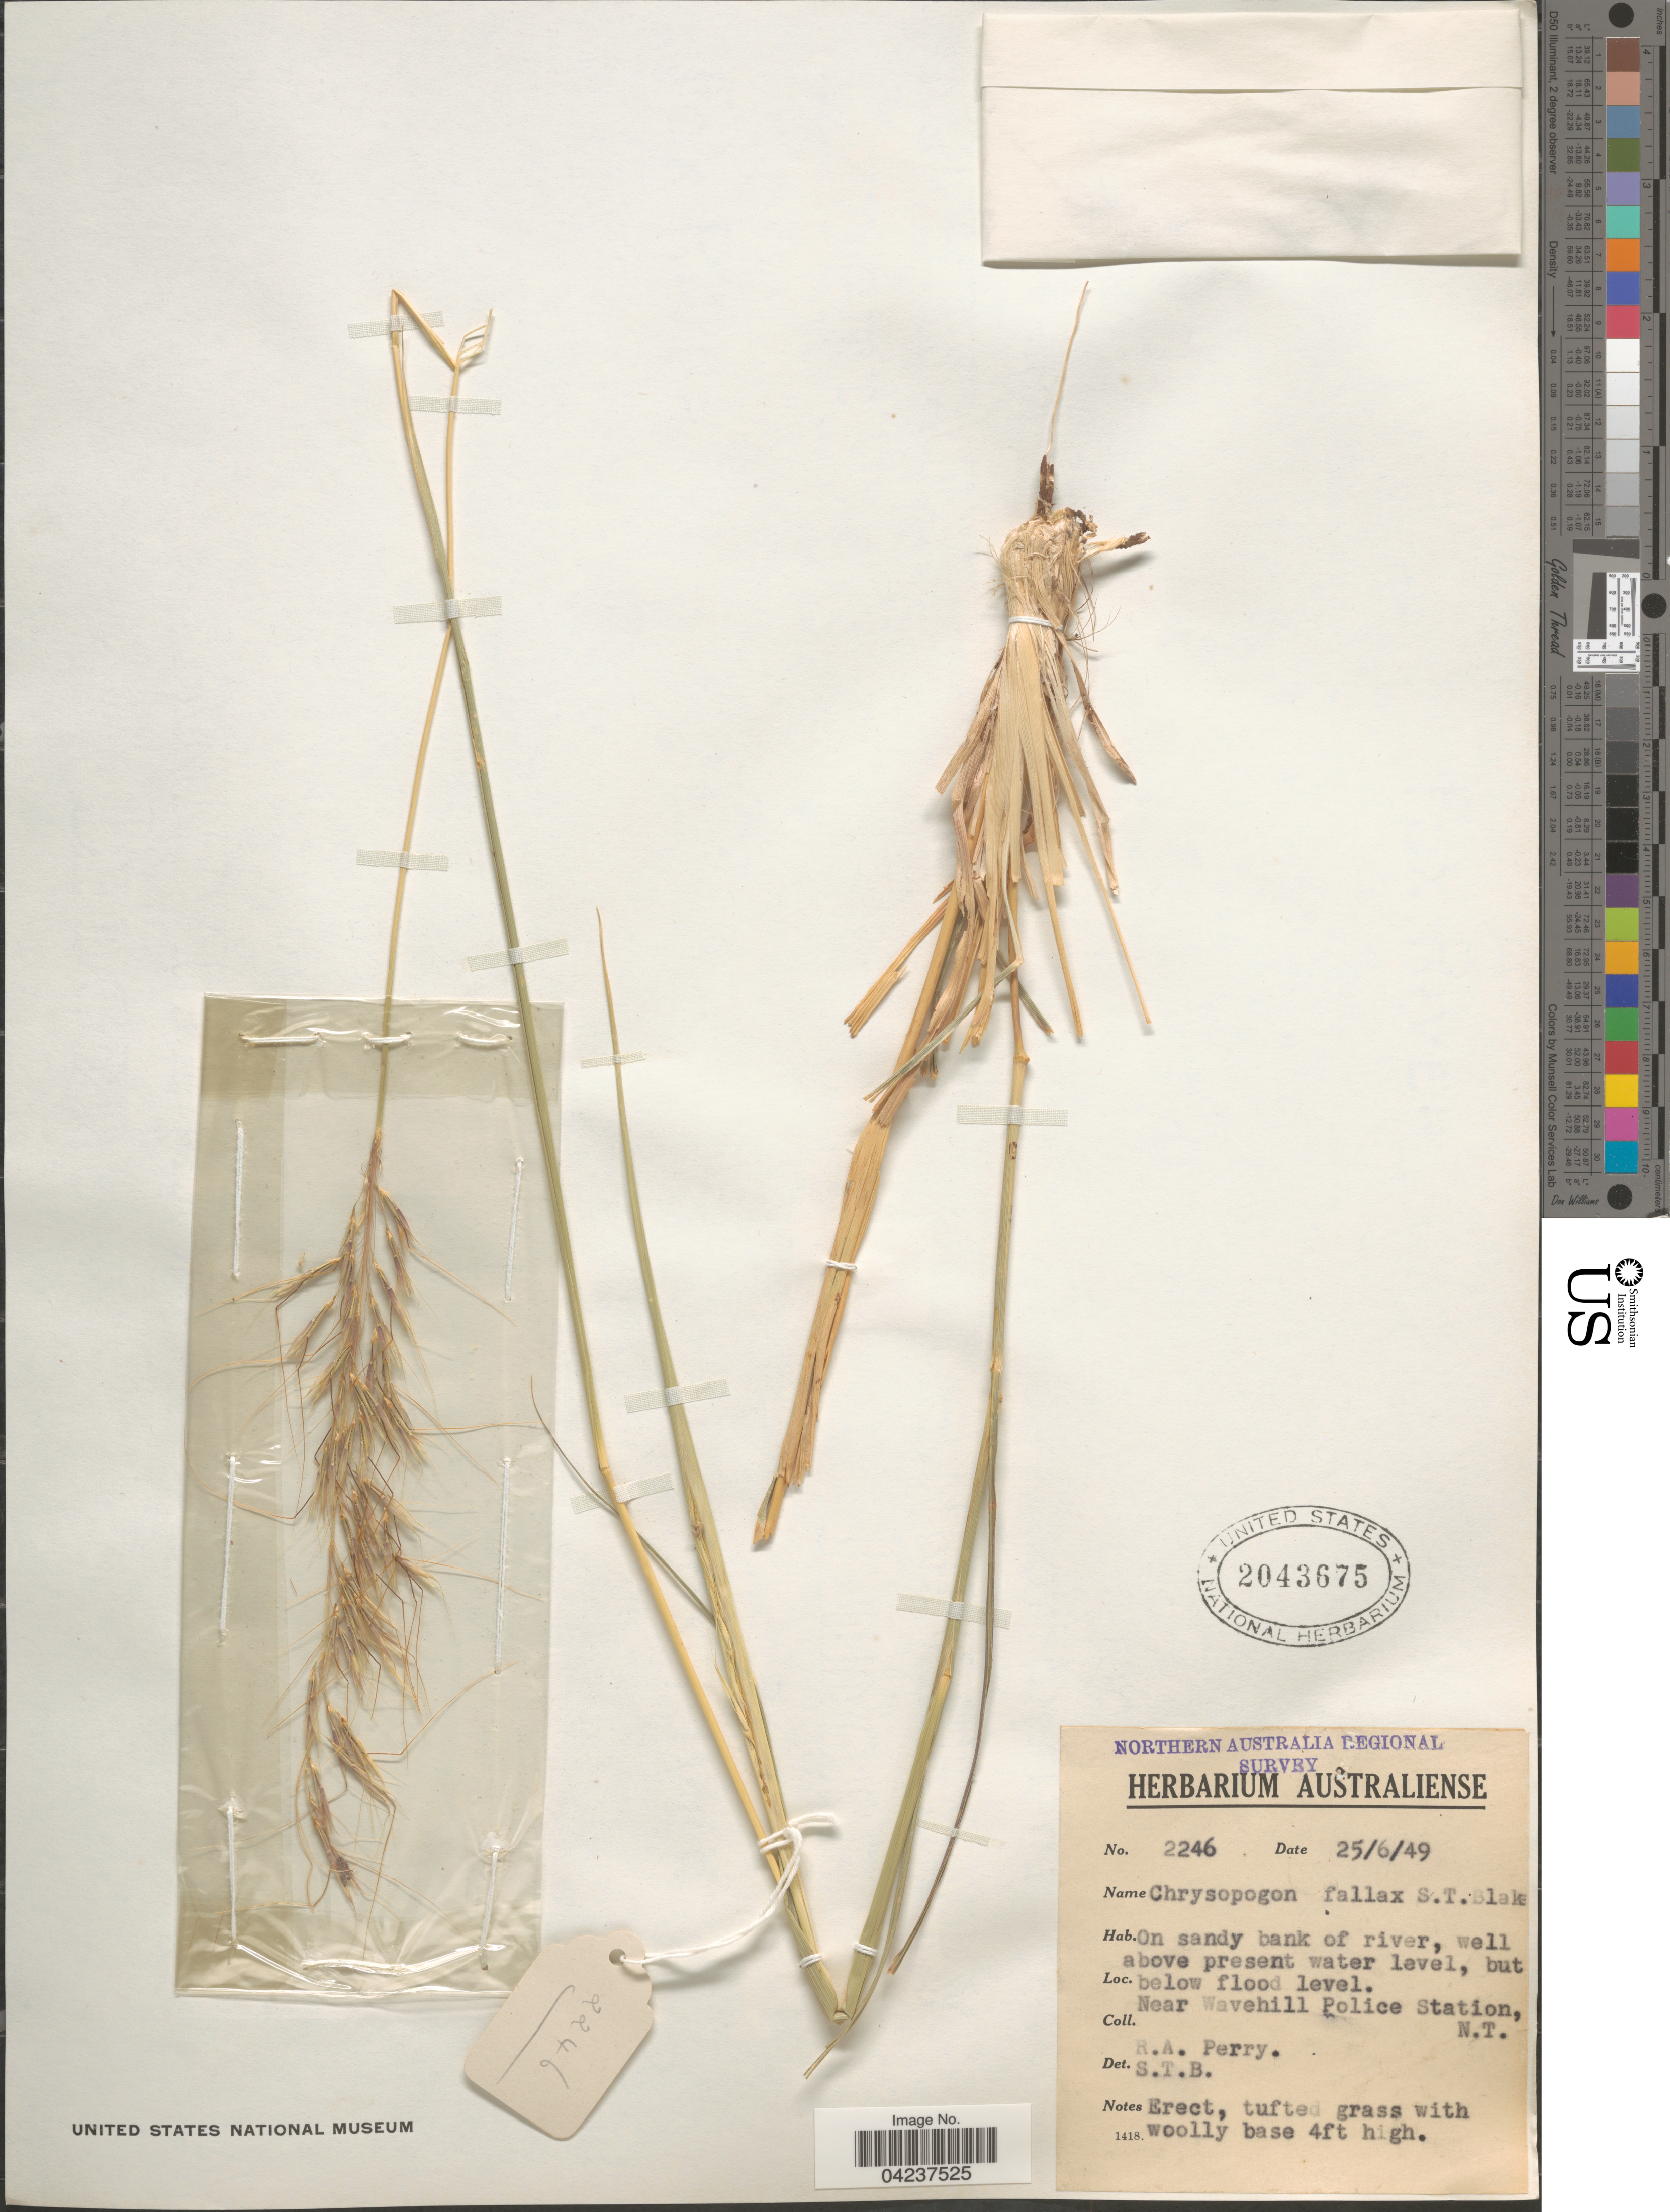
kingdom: Plantae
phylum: Tracheophyta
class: Liliopsida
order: Poales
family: Poaceae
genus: Chrysopogon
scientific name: Chrysopogon fallax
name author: S.T. Blake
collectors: Perry, R. A.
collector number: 2246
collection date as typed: Transcribed d/m/y: 25/6/49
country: Australia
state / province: Northern Territory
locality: Northern Australia Regional Survey. Near Wavehill Police Station, N.T.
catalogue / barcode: US 2043675